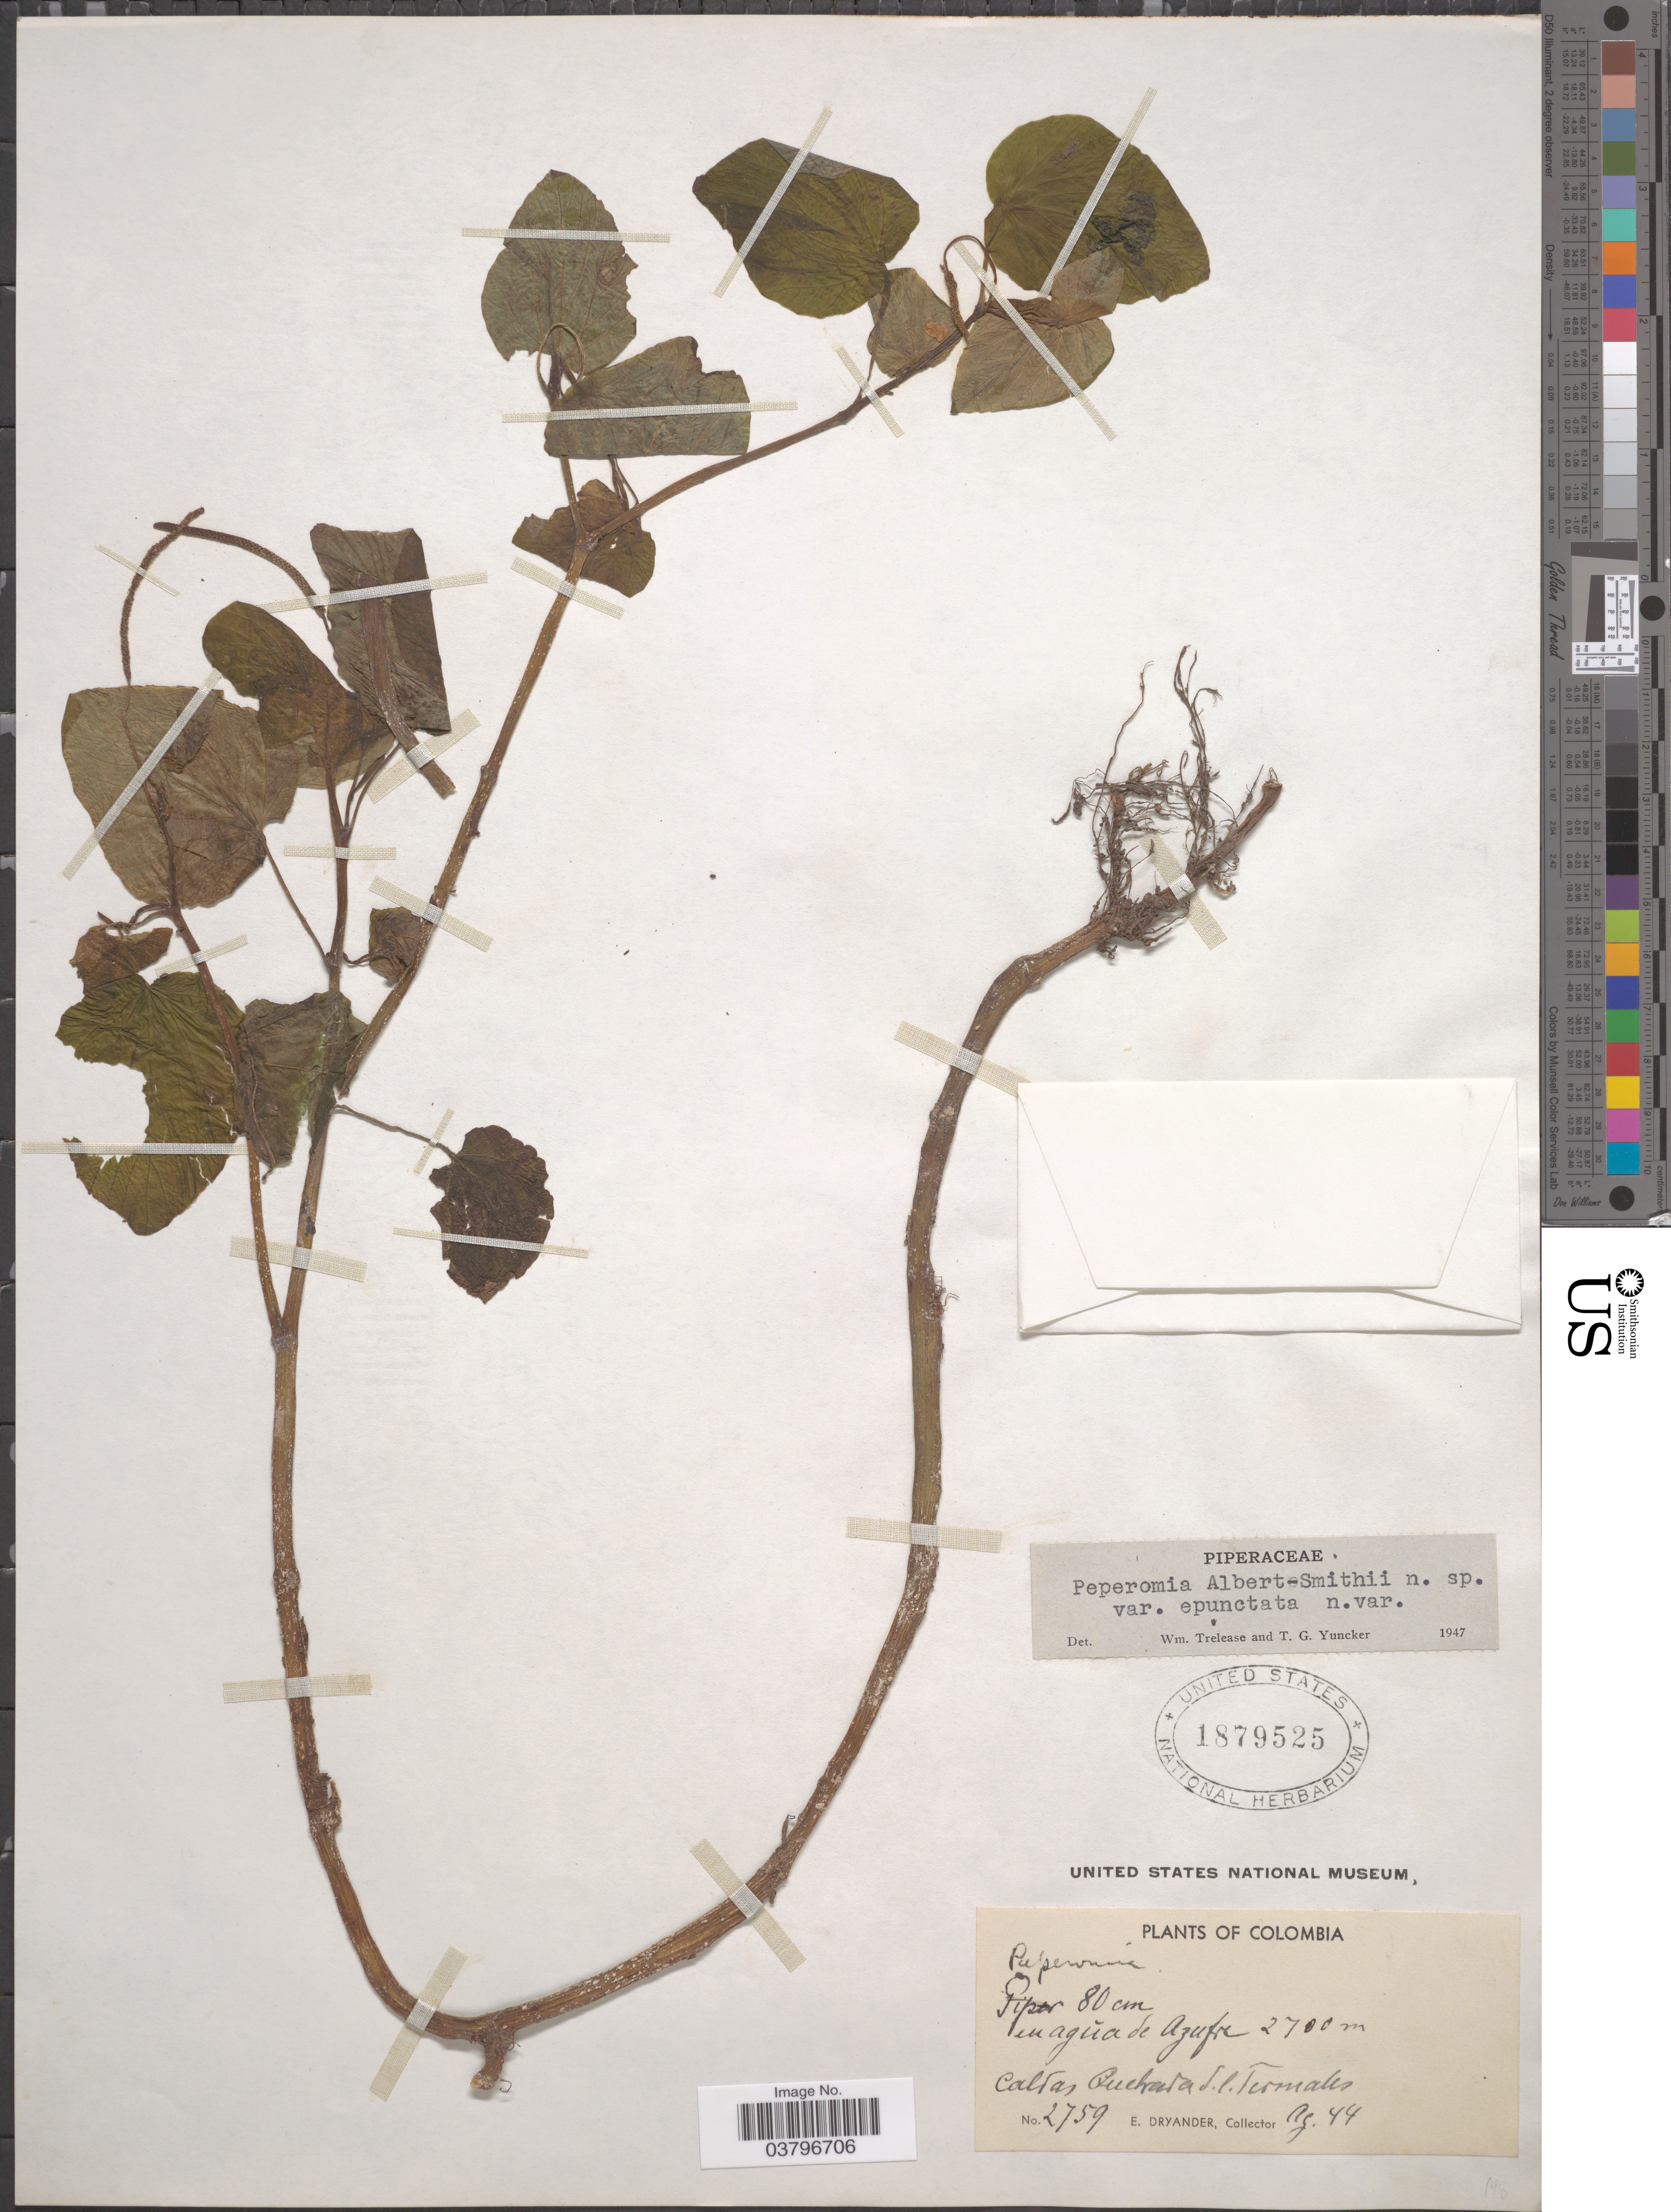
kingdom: Plantae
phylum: Tracheophyta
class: Magnoliopsida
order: Piperales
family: Piperaceae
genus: Peperomia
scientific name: Peperomia albert-smithii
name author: Trel. & Yunck.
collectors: E. Dryander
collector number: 2759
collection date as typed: Transcribed d/m/y: /8/44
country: Colombia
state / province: Caldas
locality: En agúa de Azufre [interpreted]. Quebrada d. l. Termales.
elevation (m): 2700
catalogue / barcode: US 1879525